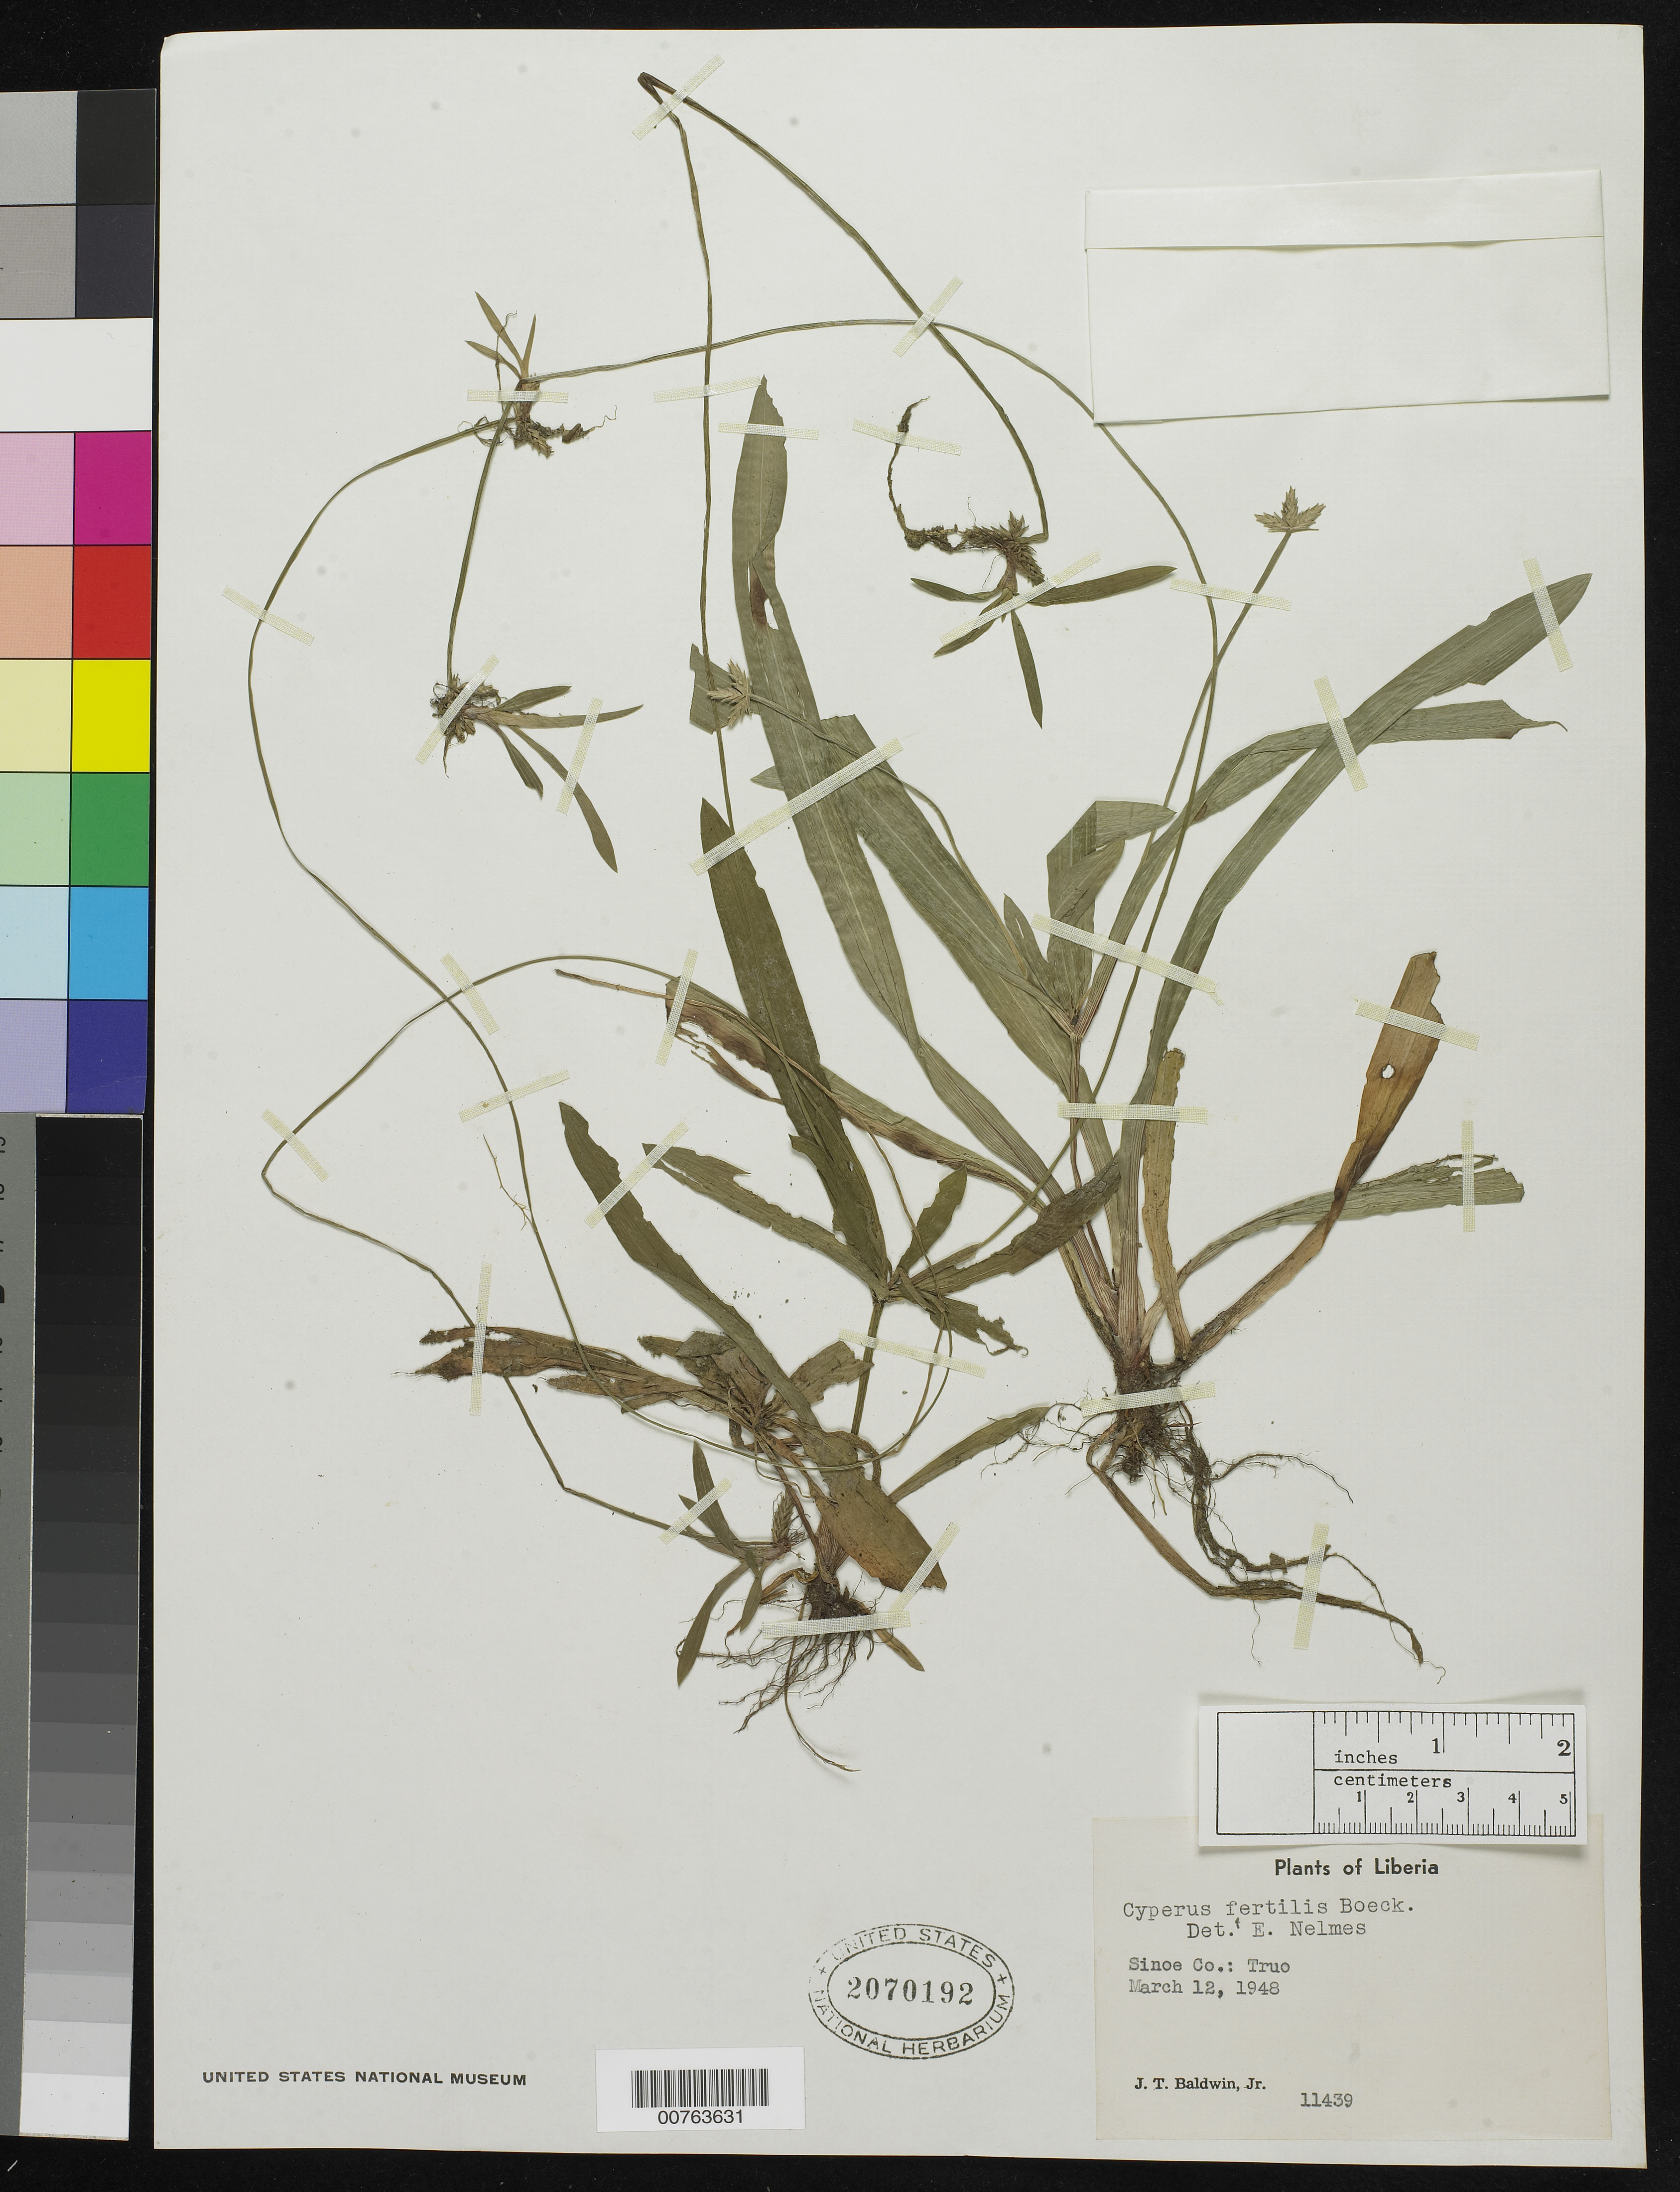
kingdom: Plantae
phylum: Tracheophyta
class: Liliopsida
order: Poales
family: Cyperaceae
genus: Cyperus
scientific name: Cyperus fertilis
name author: Boeckeler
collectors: J. T. Baldwin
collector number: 11439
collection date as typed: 12 Mar 1948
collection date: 1948-03-12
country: Liberia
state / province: Sinoe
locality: Truo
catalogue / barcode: US 2070192